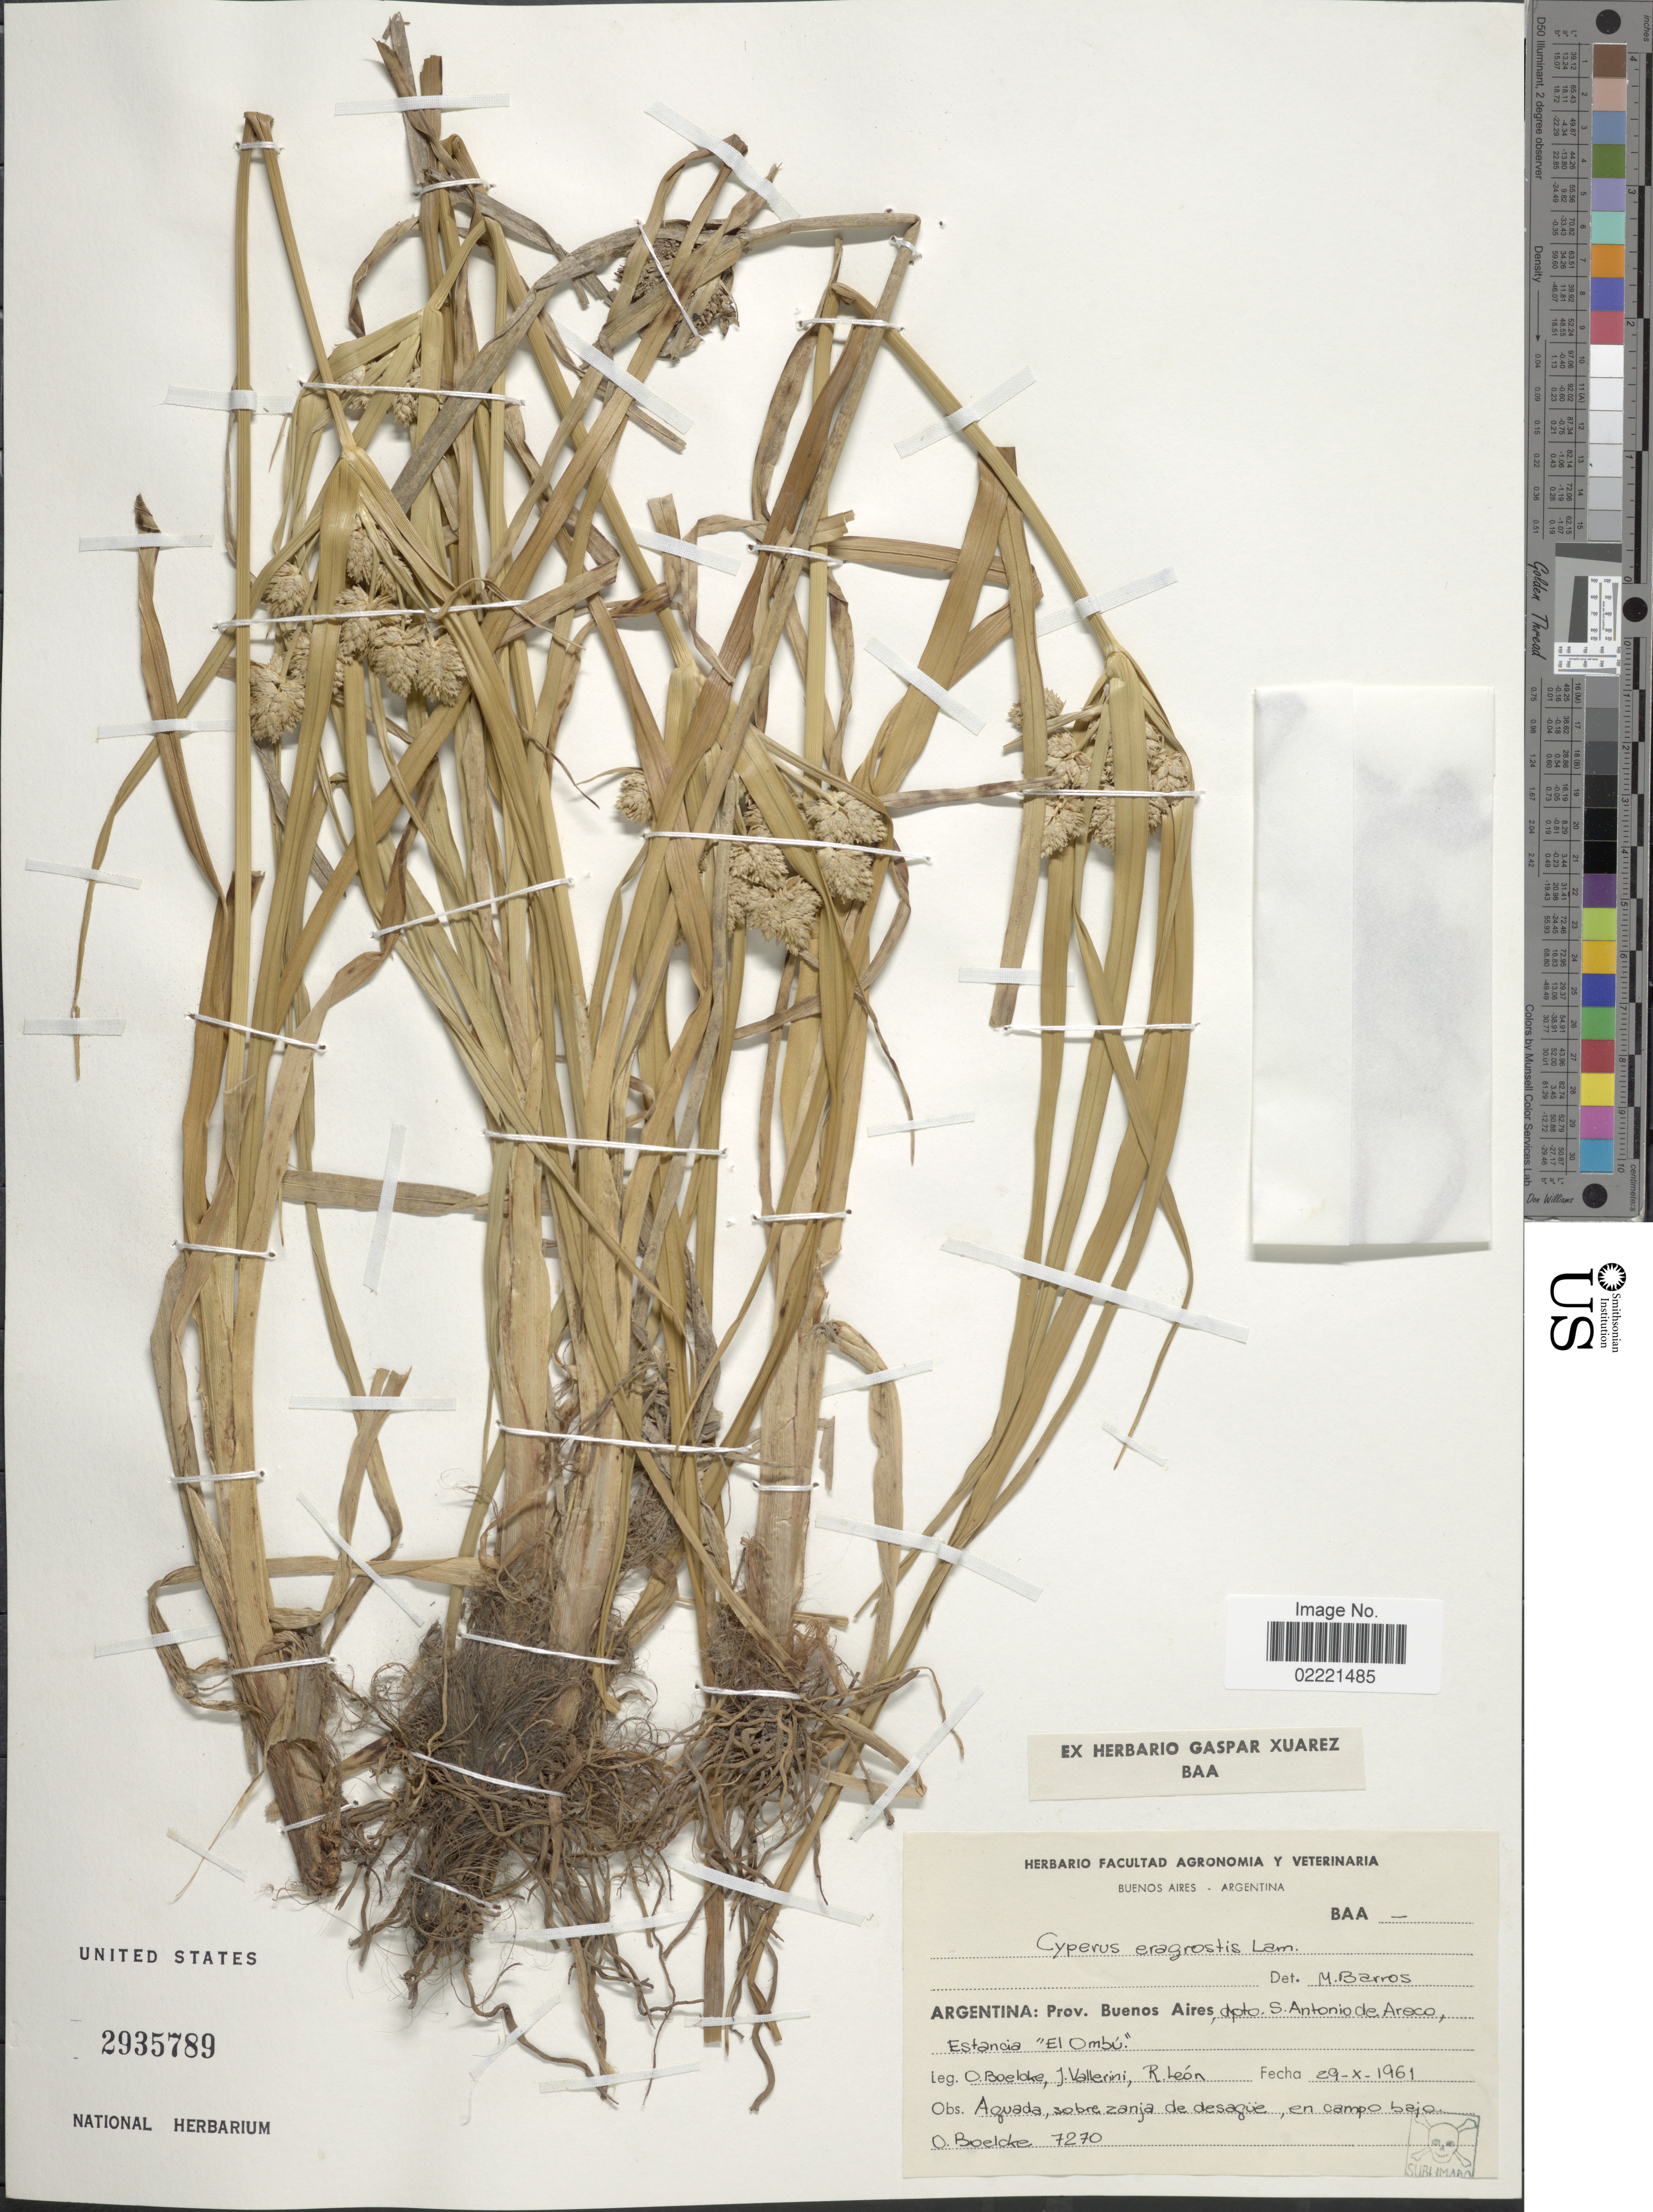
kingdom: Plantae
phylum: Tracheophyta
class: Liliopsida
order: Poales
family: Cyperaceae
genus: Cyperus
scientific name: Cyperus eragrostis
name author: Lam.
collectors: O. Boelcke, J. Vallerini & R. A. León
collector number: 7270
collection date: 1961-10-29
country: Argentina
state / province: Buenos Aires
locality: Argentina, Prov. Buenos Aires, Dpto. S. Antonio de Areco, Estancia "El Umbo"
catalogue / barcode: US 2935789